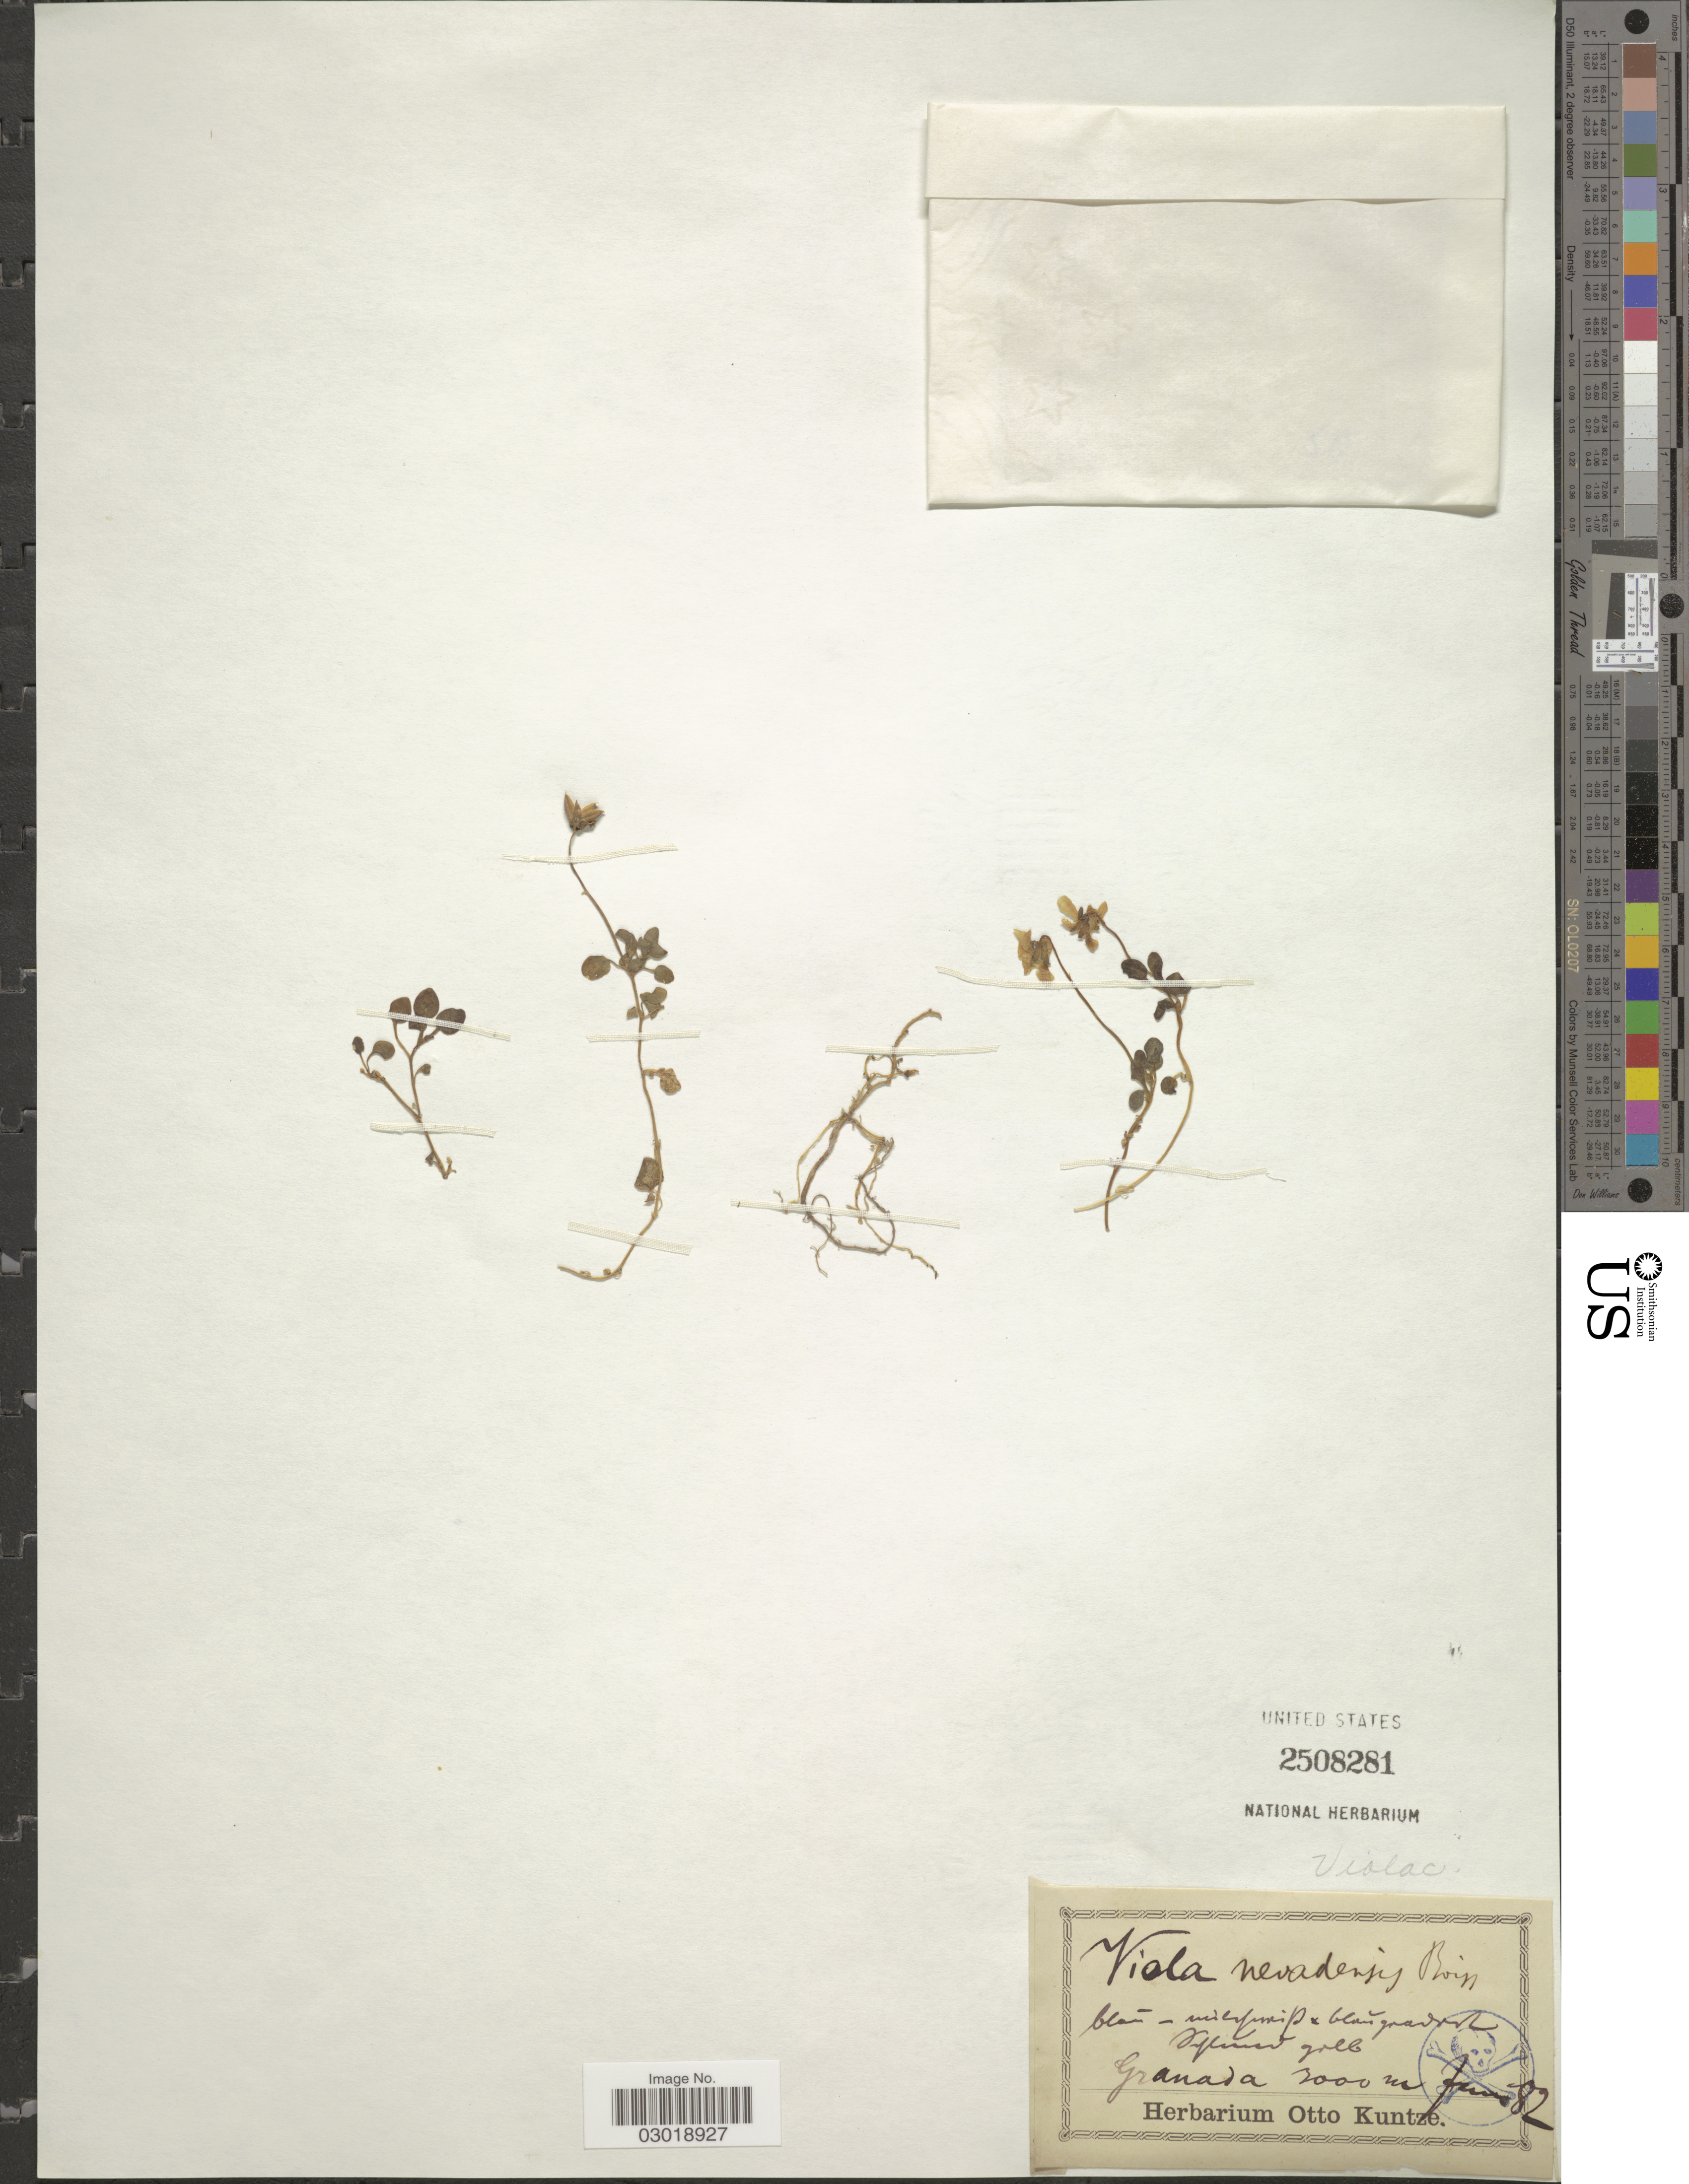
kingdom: Plantae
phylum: Tracheophyta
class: Magnoliopsida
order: Malpighiales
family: Violaceae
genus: Viola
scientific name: Viola nevadensis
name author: Boiss.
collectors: ex herb. Otto Kuntze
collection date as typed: Transcribed d/m/y: /6/82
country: Spain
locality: Granada.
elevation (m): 3000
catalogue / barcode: US 2508281